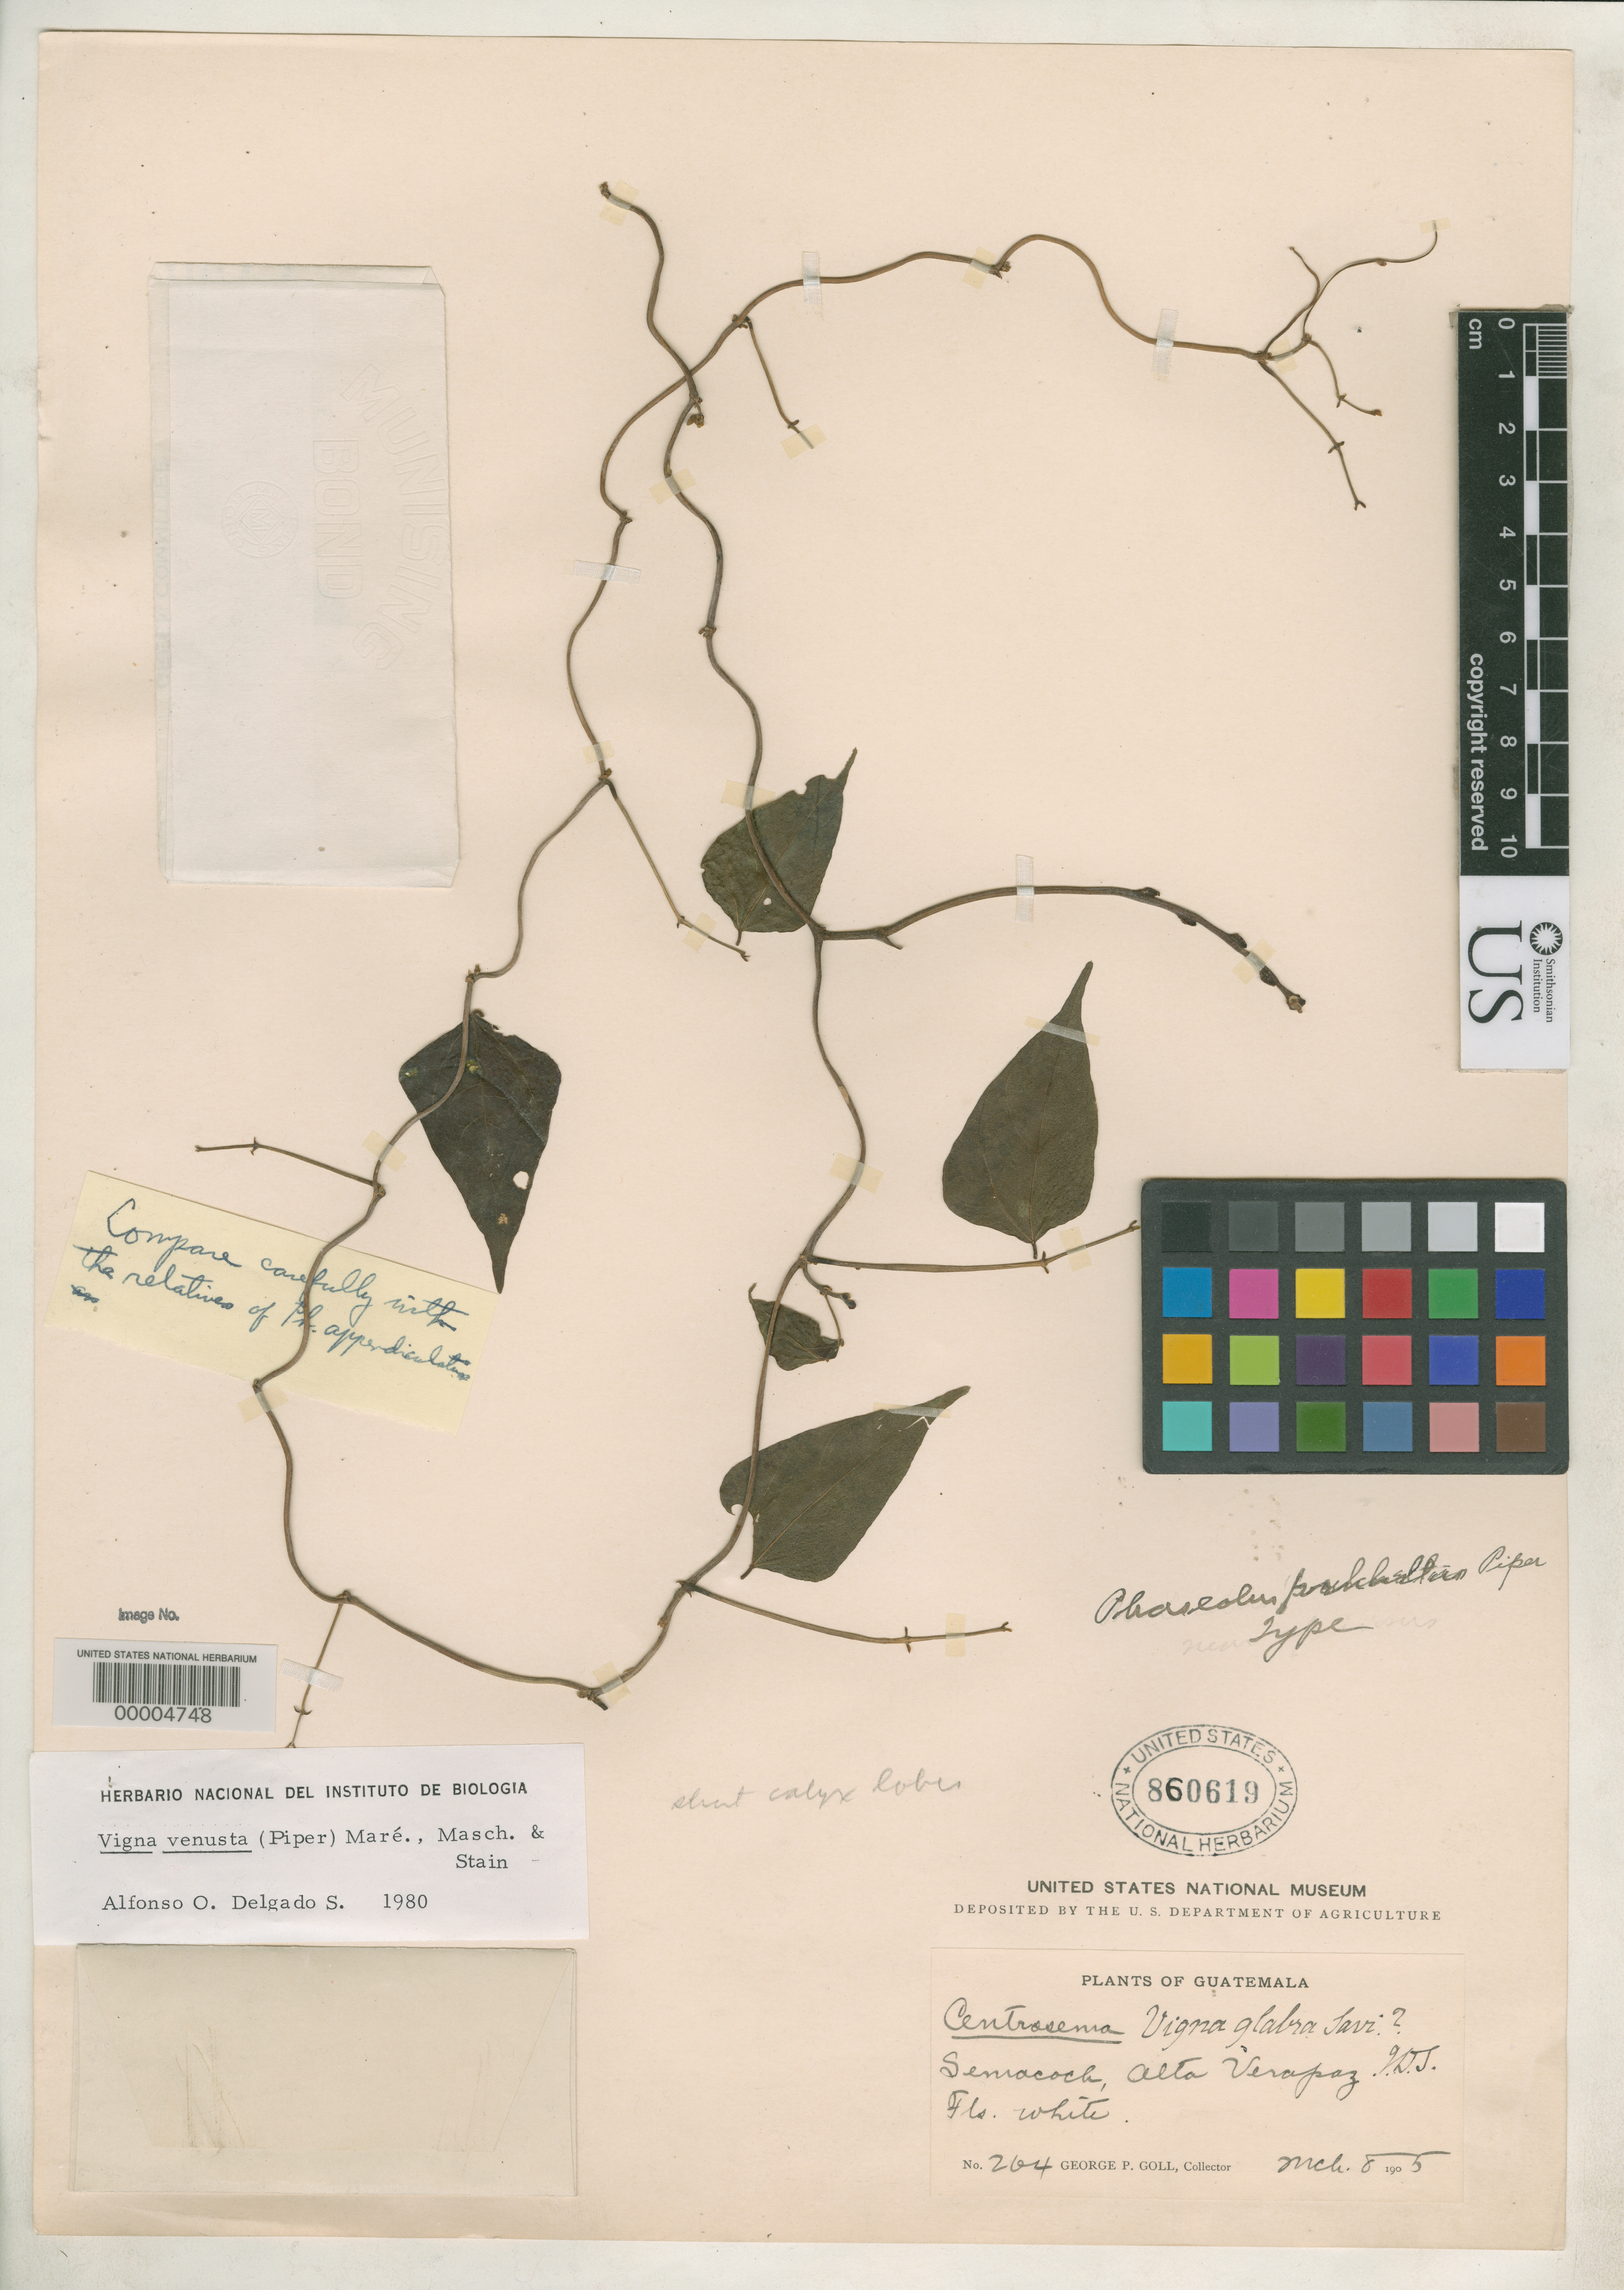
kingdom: Plantae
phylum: Tracheophyta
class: Magnoliopsida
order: Fabales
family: Fabaceae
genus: Phaseolus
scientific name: Phaseolus pulchellus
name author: Piper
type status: Holotype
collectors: G. Goll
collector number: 264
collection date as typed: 08 Mar 1905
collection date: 1905-03-08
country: Guatemala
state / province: Alta Verapaz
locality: Semacoch.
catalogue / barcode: US 860619